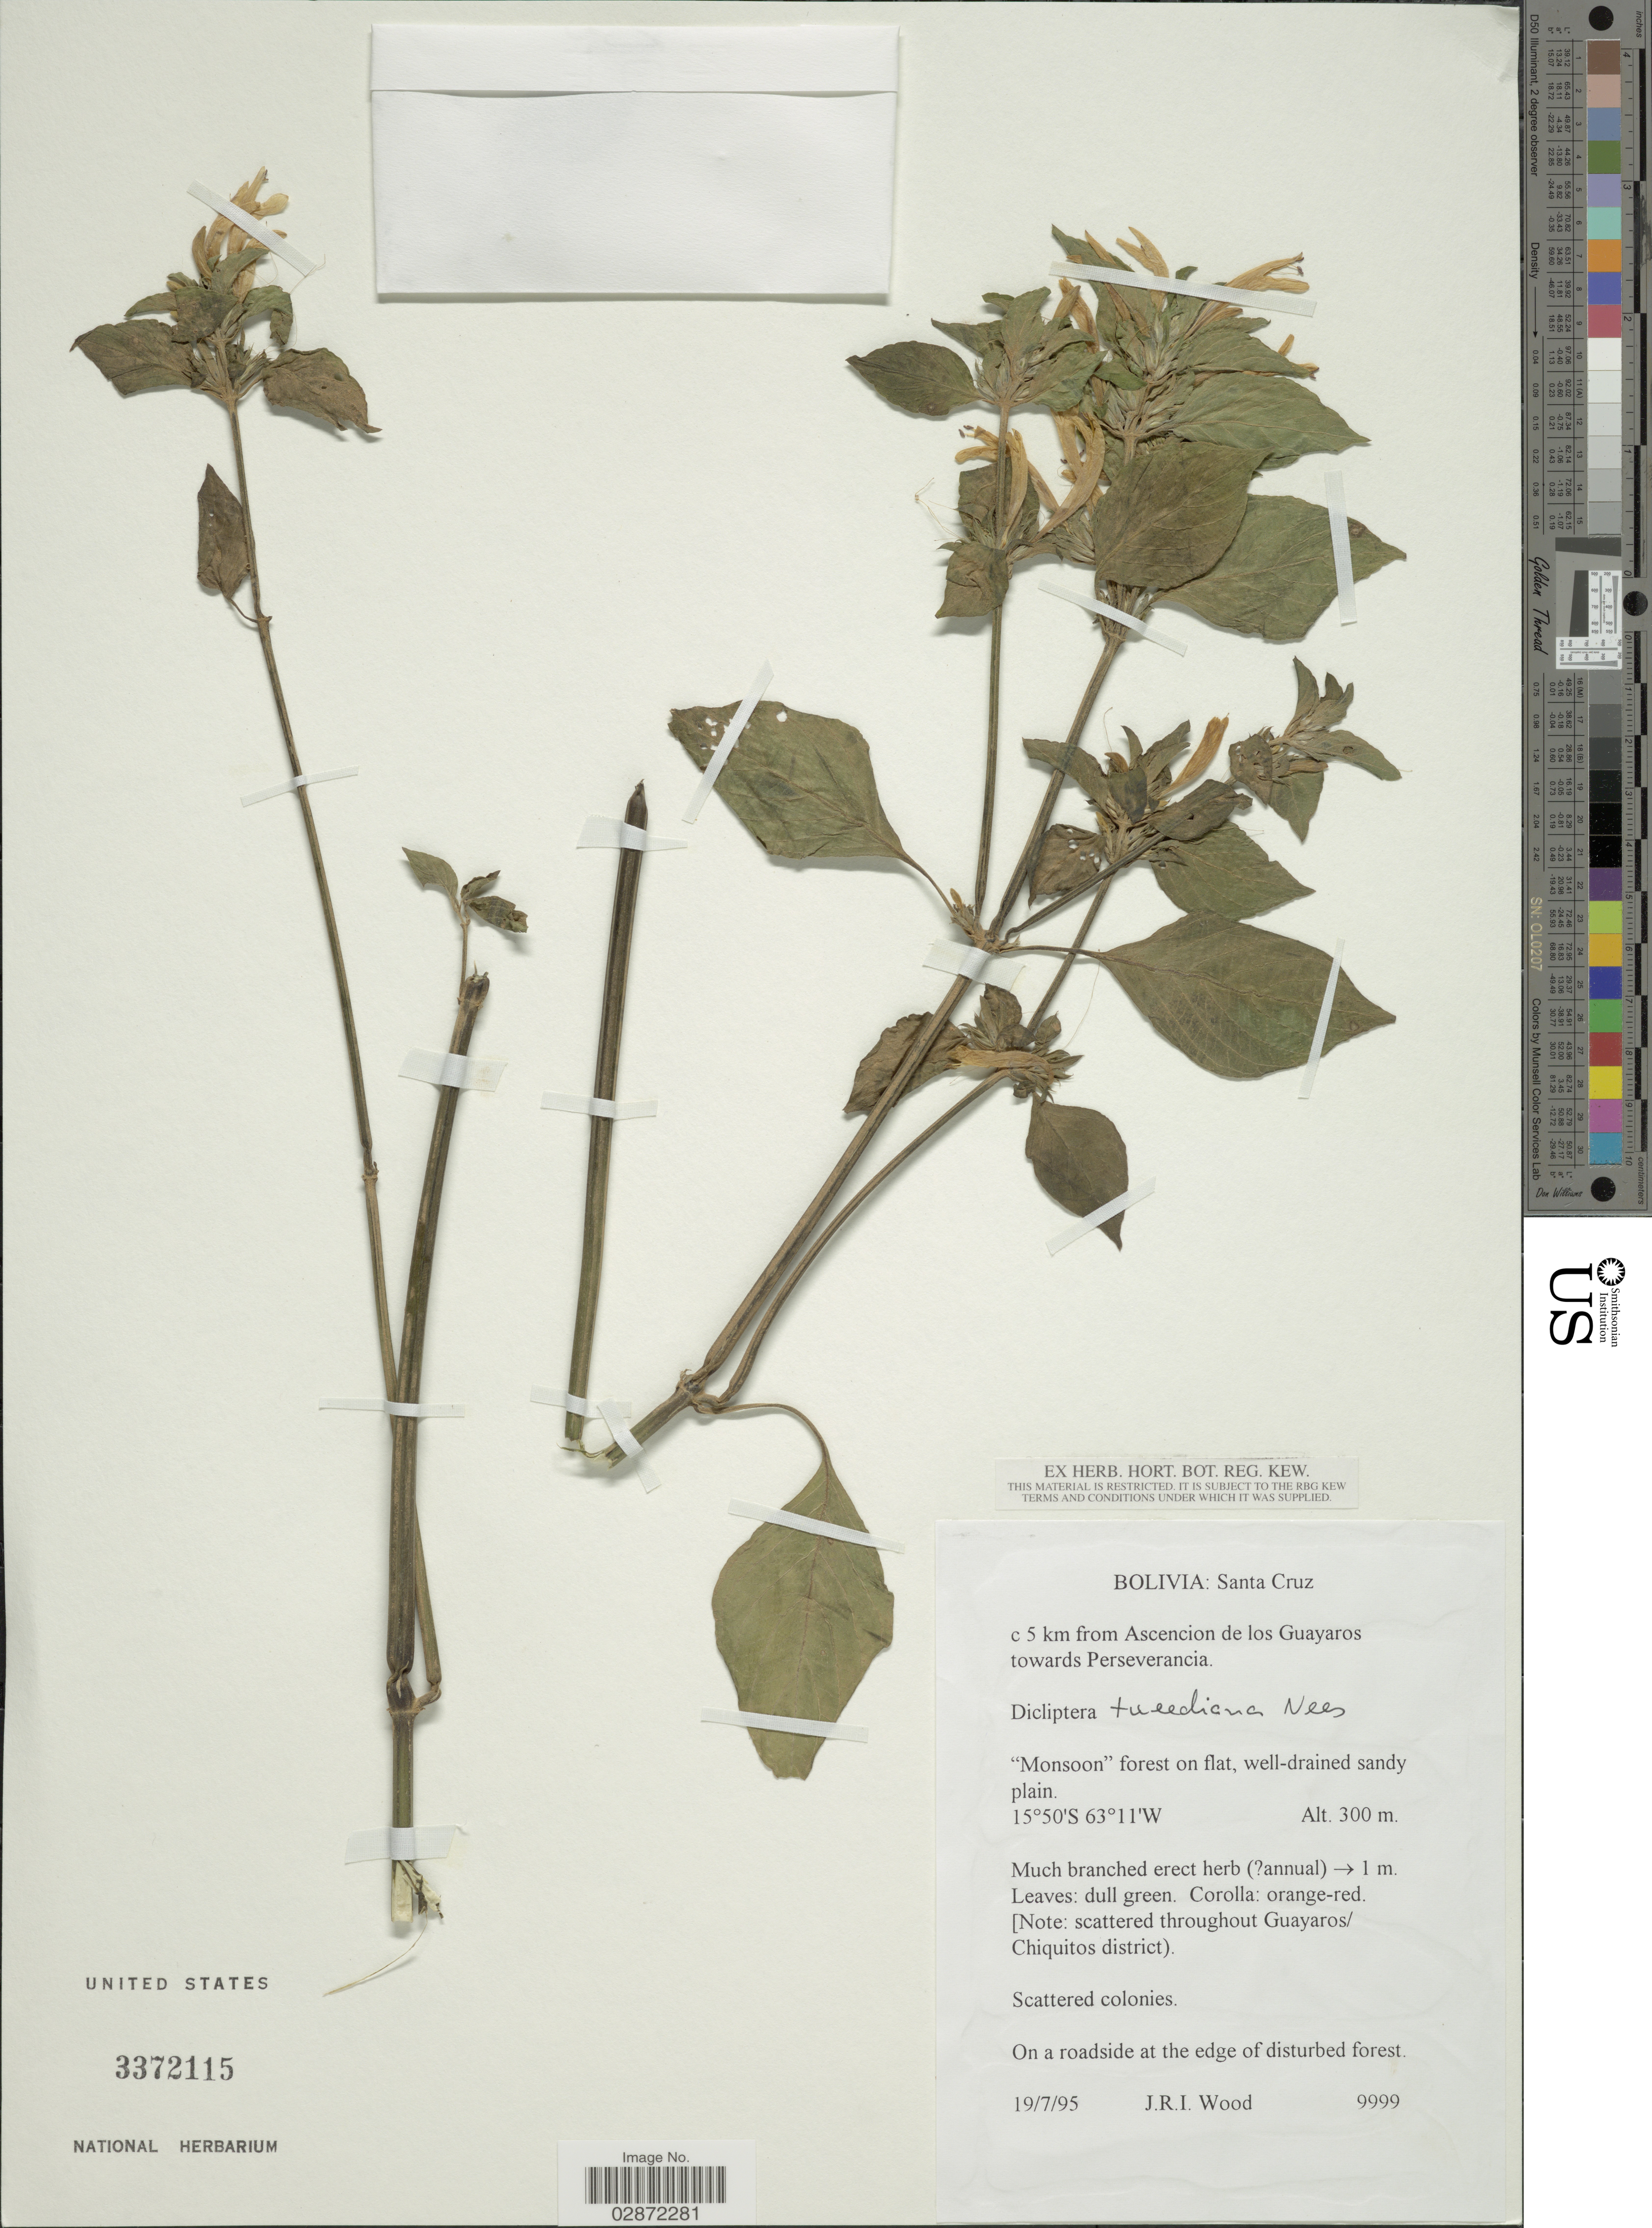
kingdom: Plantae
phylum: Tracheophyta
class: Magnoliopsida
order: Lamiales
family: Acanthaceae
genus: Dicliptera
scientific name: Dicliptera squarrosa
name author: Nees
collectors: J. R. I. Wood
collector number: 9999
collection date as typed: Transcribed d/m/y: 19/7/95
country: Bolivia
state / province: Santa Cruz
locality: C 5 km from Ascencion de los Guayaros towards Perseverancía.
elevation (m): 300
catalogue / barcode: US 3372115